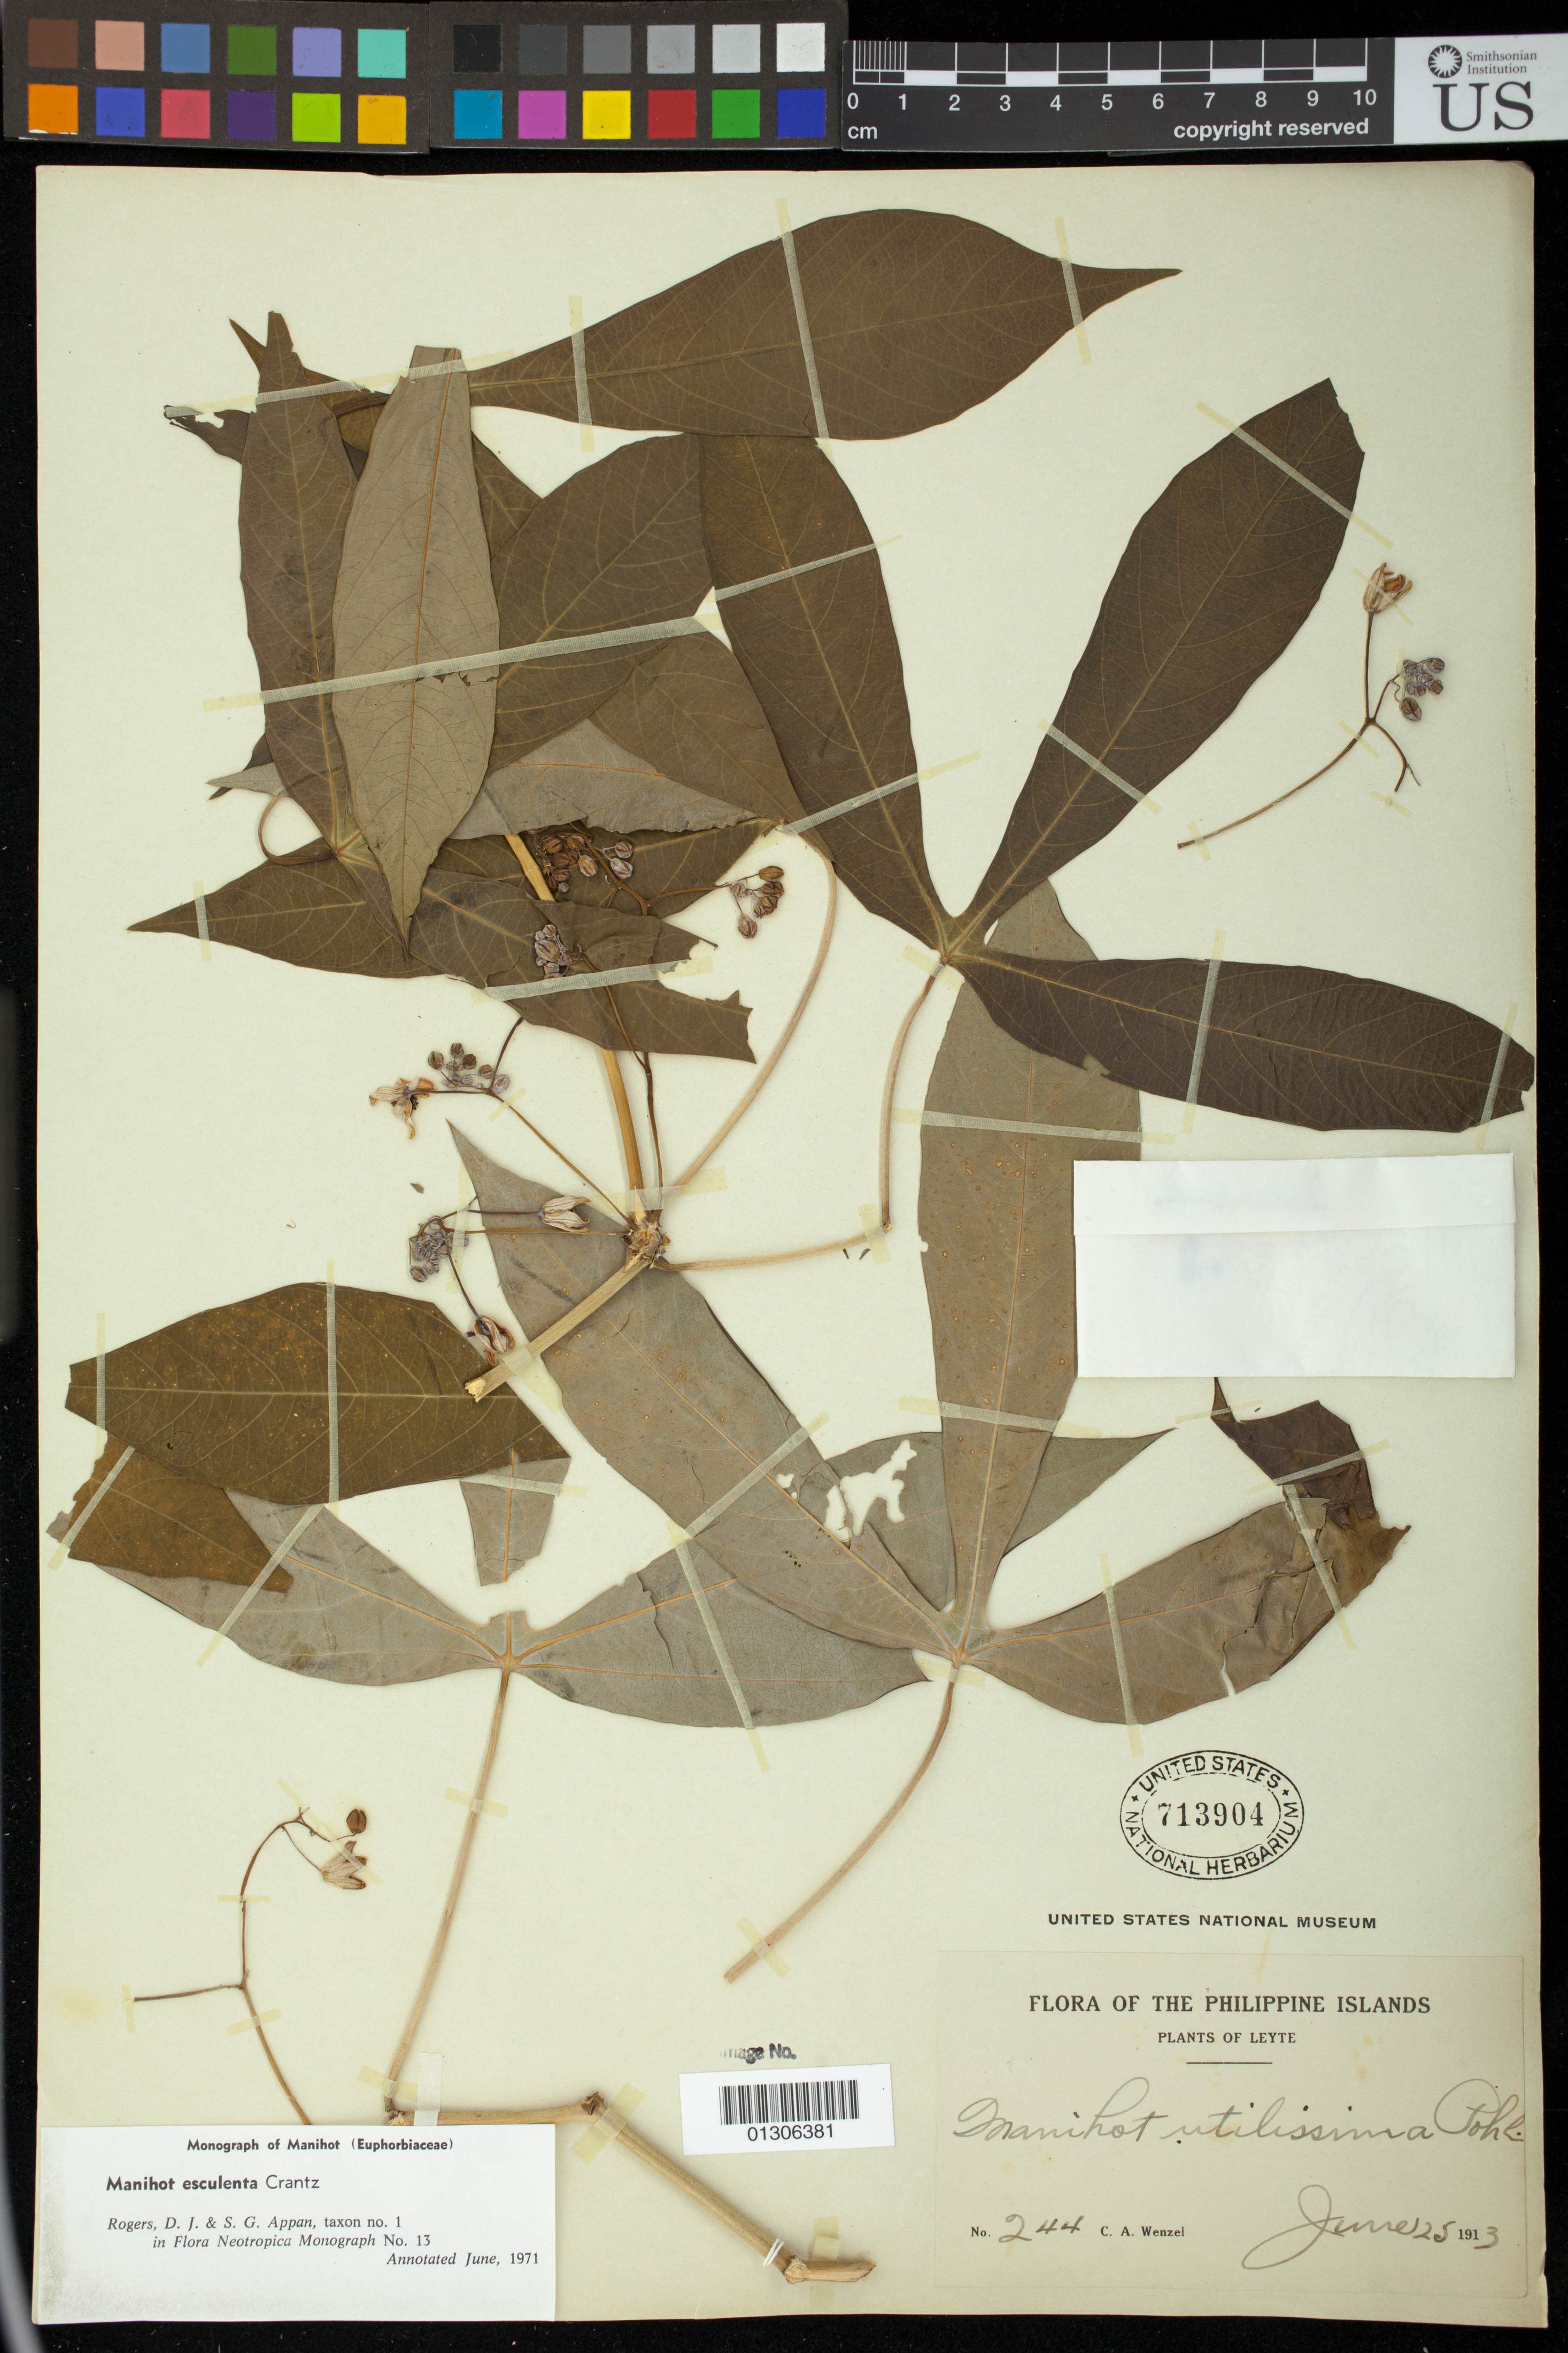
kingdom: Plantae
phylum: Tracheophyta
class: Magnoliopsida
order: Malpighiales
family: Euphorbiaceae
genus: Manihot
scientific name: Manihot esculenta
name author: Crantz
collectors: C. Wenzel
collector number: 244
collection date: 1913-06-25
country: Philippines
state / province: Eastern Visayas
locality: Leyte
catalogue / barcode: US 713904